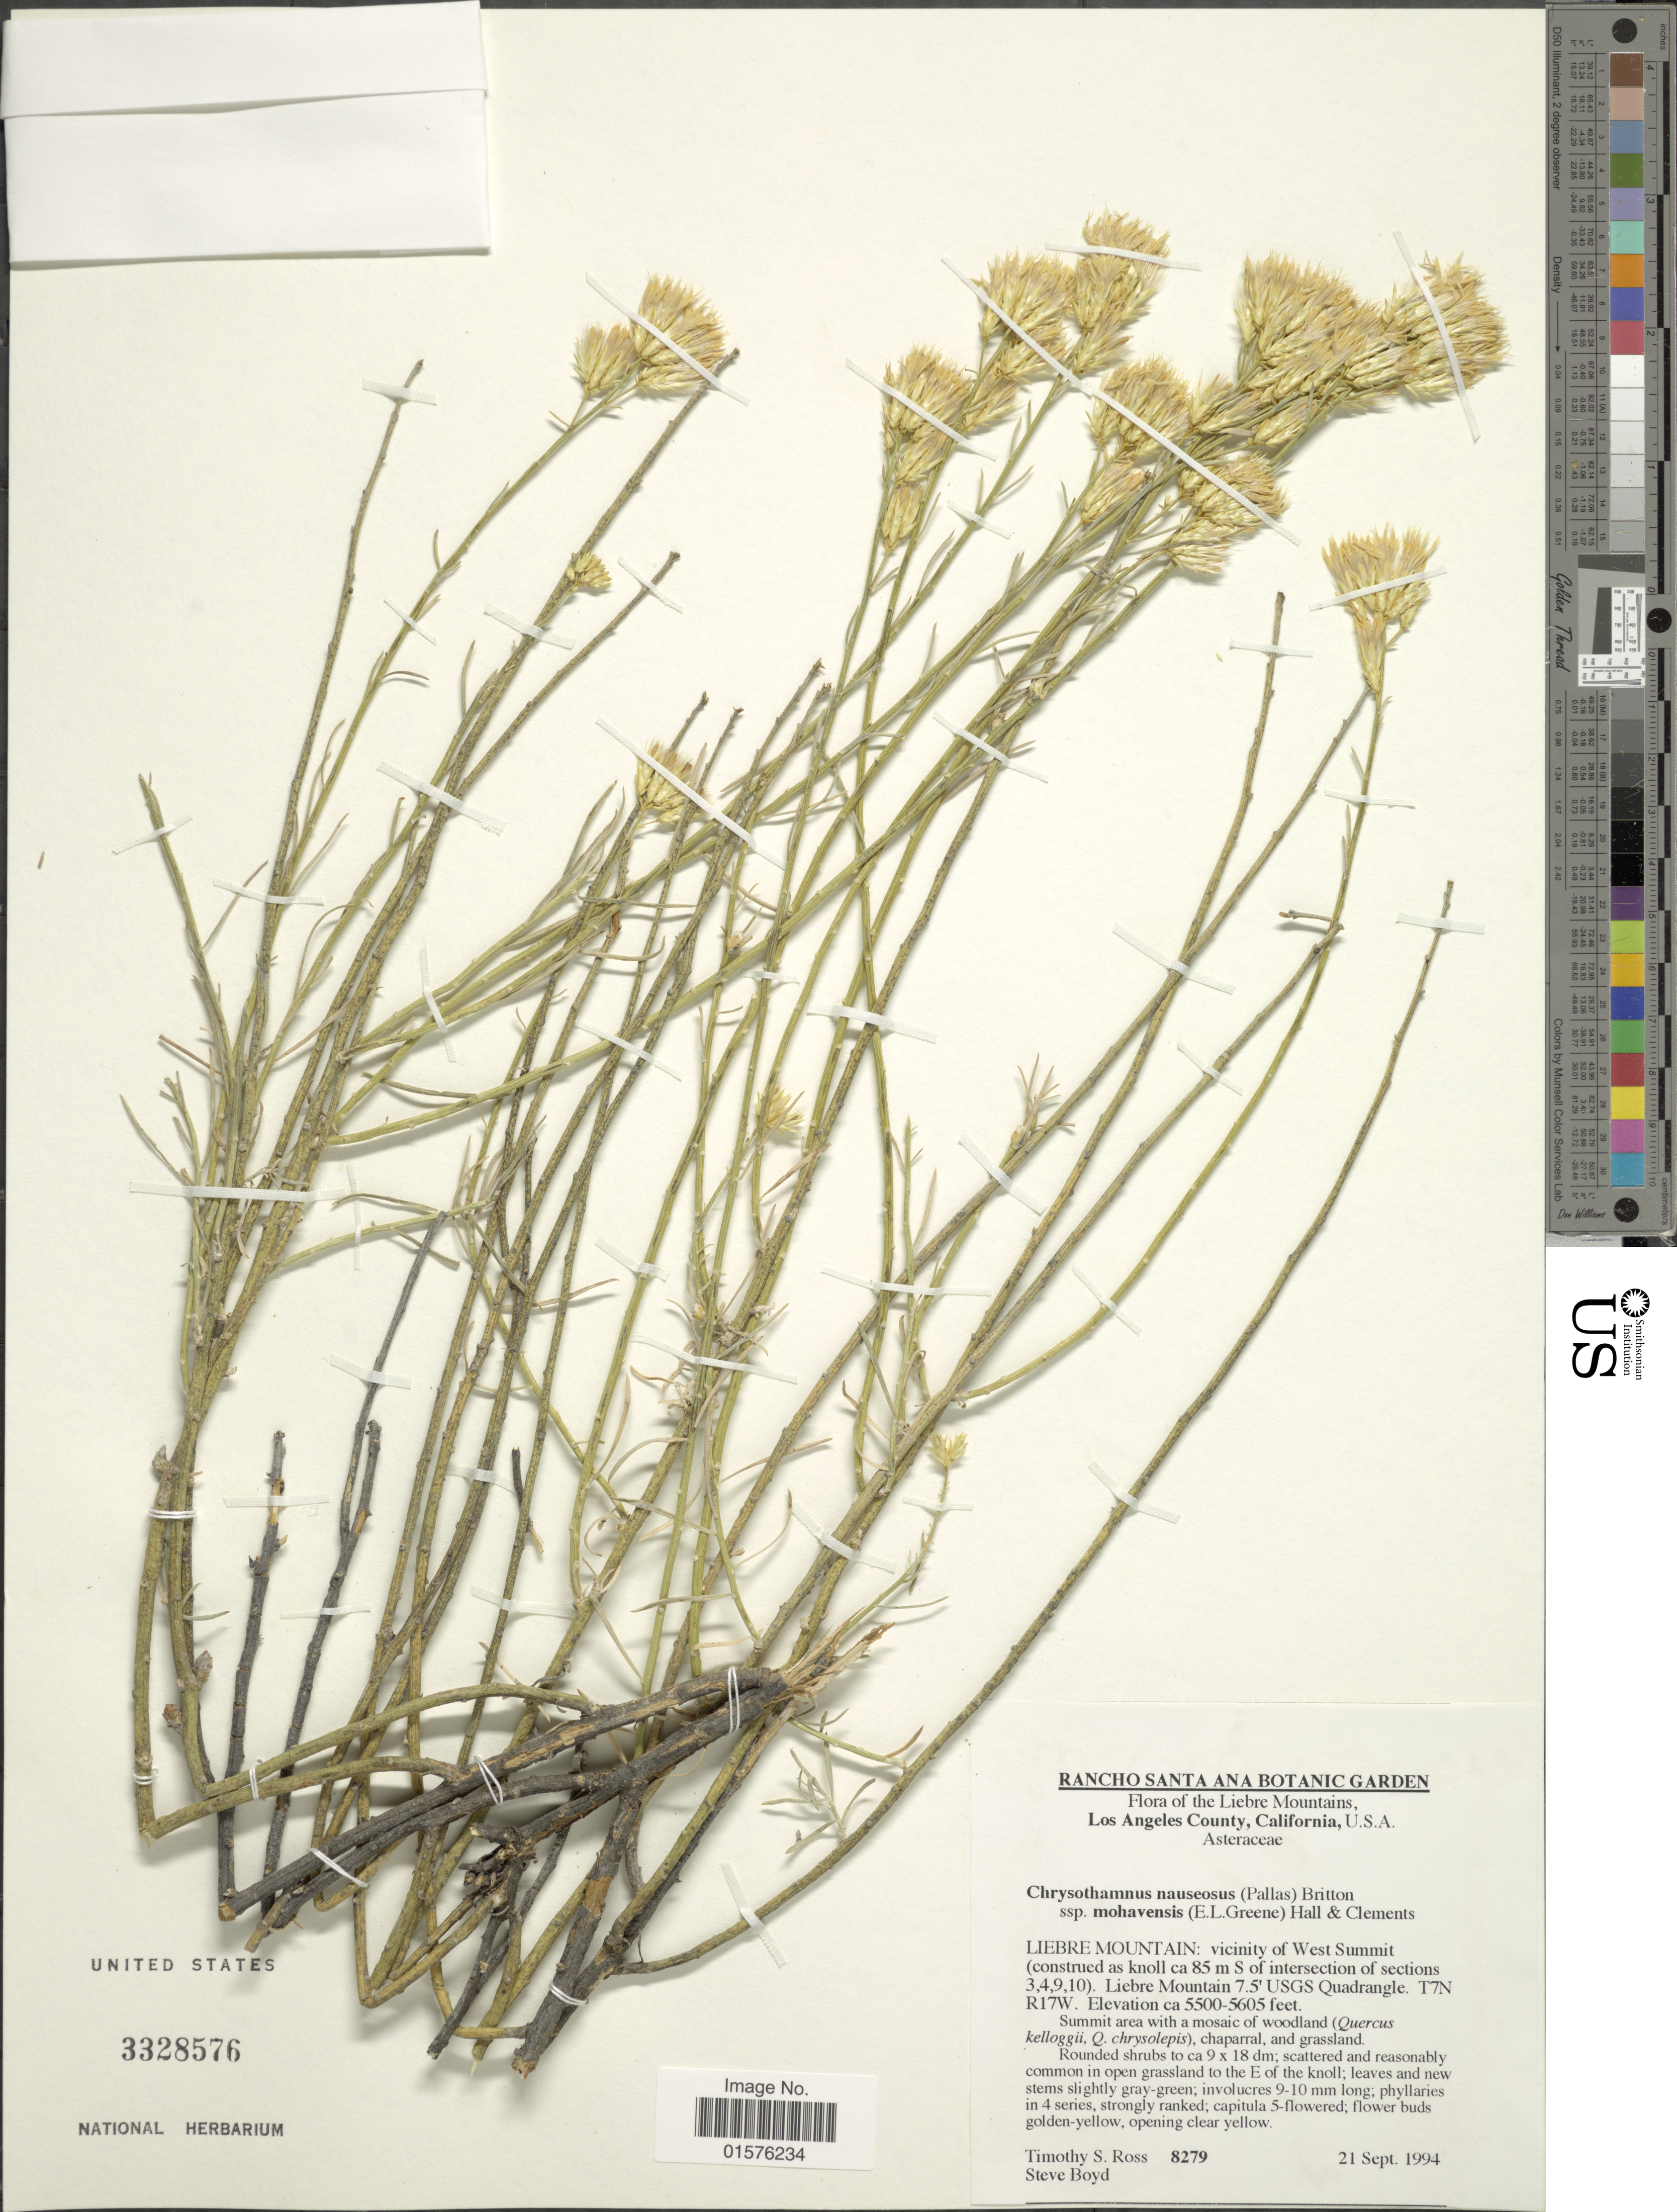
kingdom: Plantae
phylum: Tracheophyta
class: Magnoliopsida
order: Asterales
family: Asteraceae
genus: Ericameria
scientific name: Ericameria nauseosa var. mohavensis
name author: (S.W. Greene) G.L. Nesom & G.I. Baird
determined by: Urbatsch, Lowell E., Curator (LSU), Louisiana State University (UNITED STATES)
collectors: T. Ross & S. Boyd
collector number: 8279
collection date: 1994-09-21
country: United States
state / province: California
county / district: Los Angeles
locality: Liebre Mountains, Los Angeles County, Liebre Mountain: vicinity of West Summit (construed as knoll ca 85 m S of intersection of sections 3.4.9.10). Liebre Mountain 7.5'USGS Quandrangle. T7N R17W.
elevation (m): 1676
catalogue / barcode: US 3328576